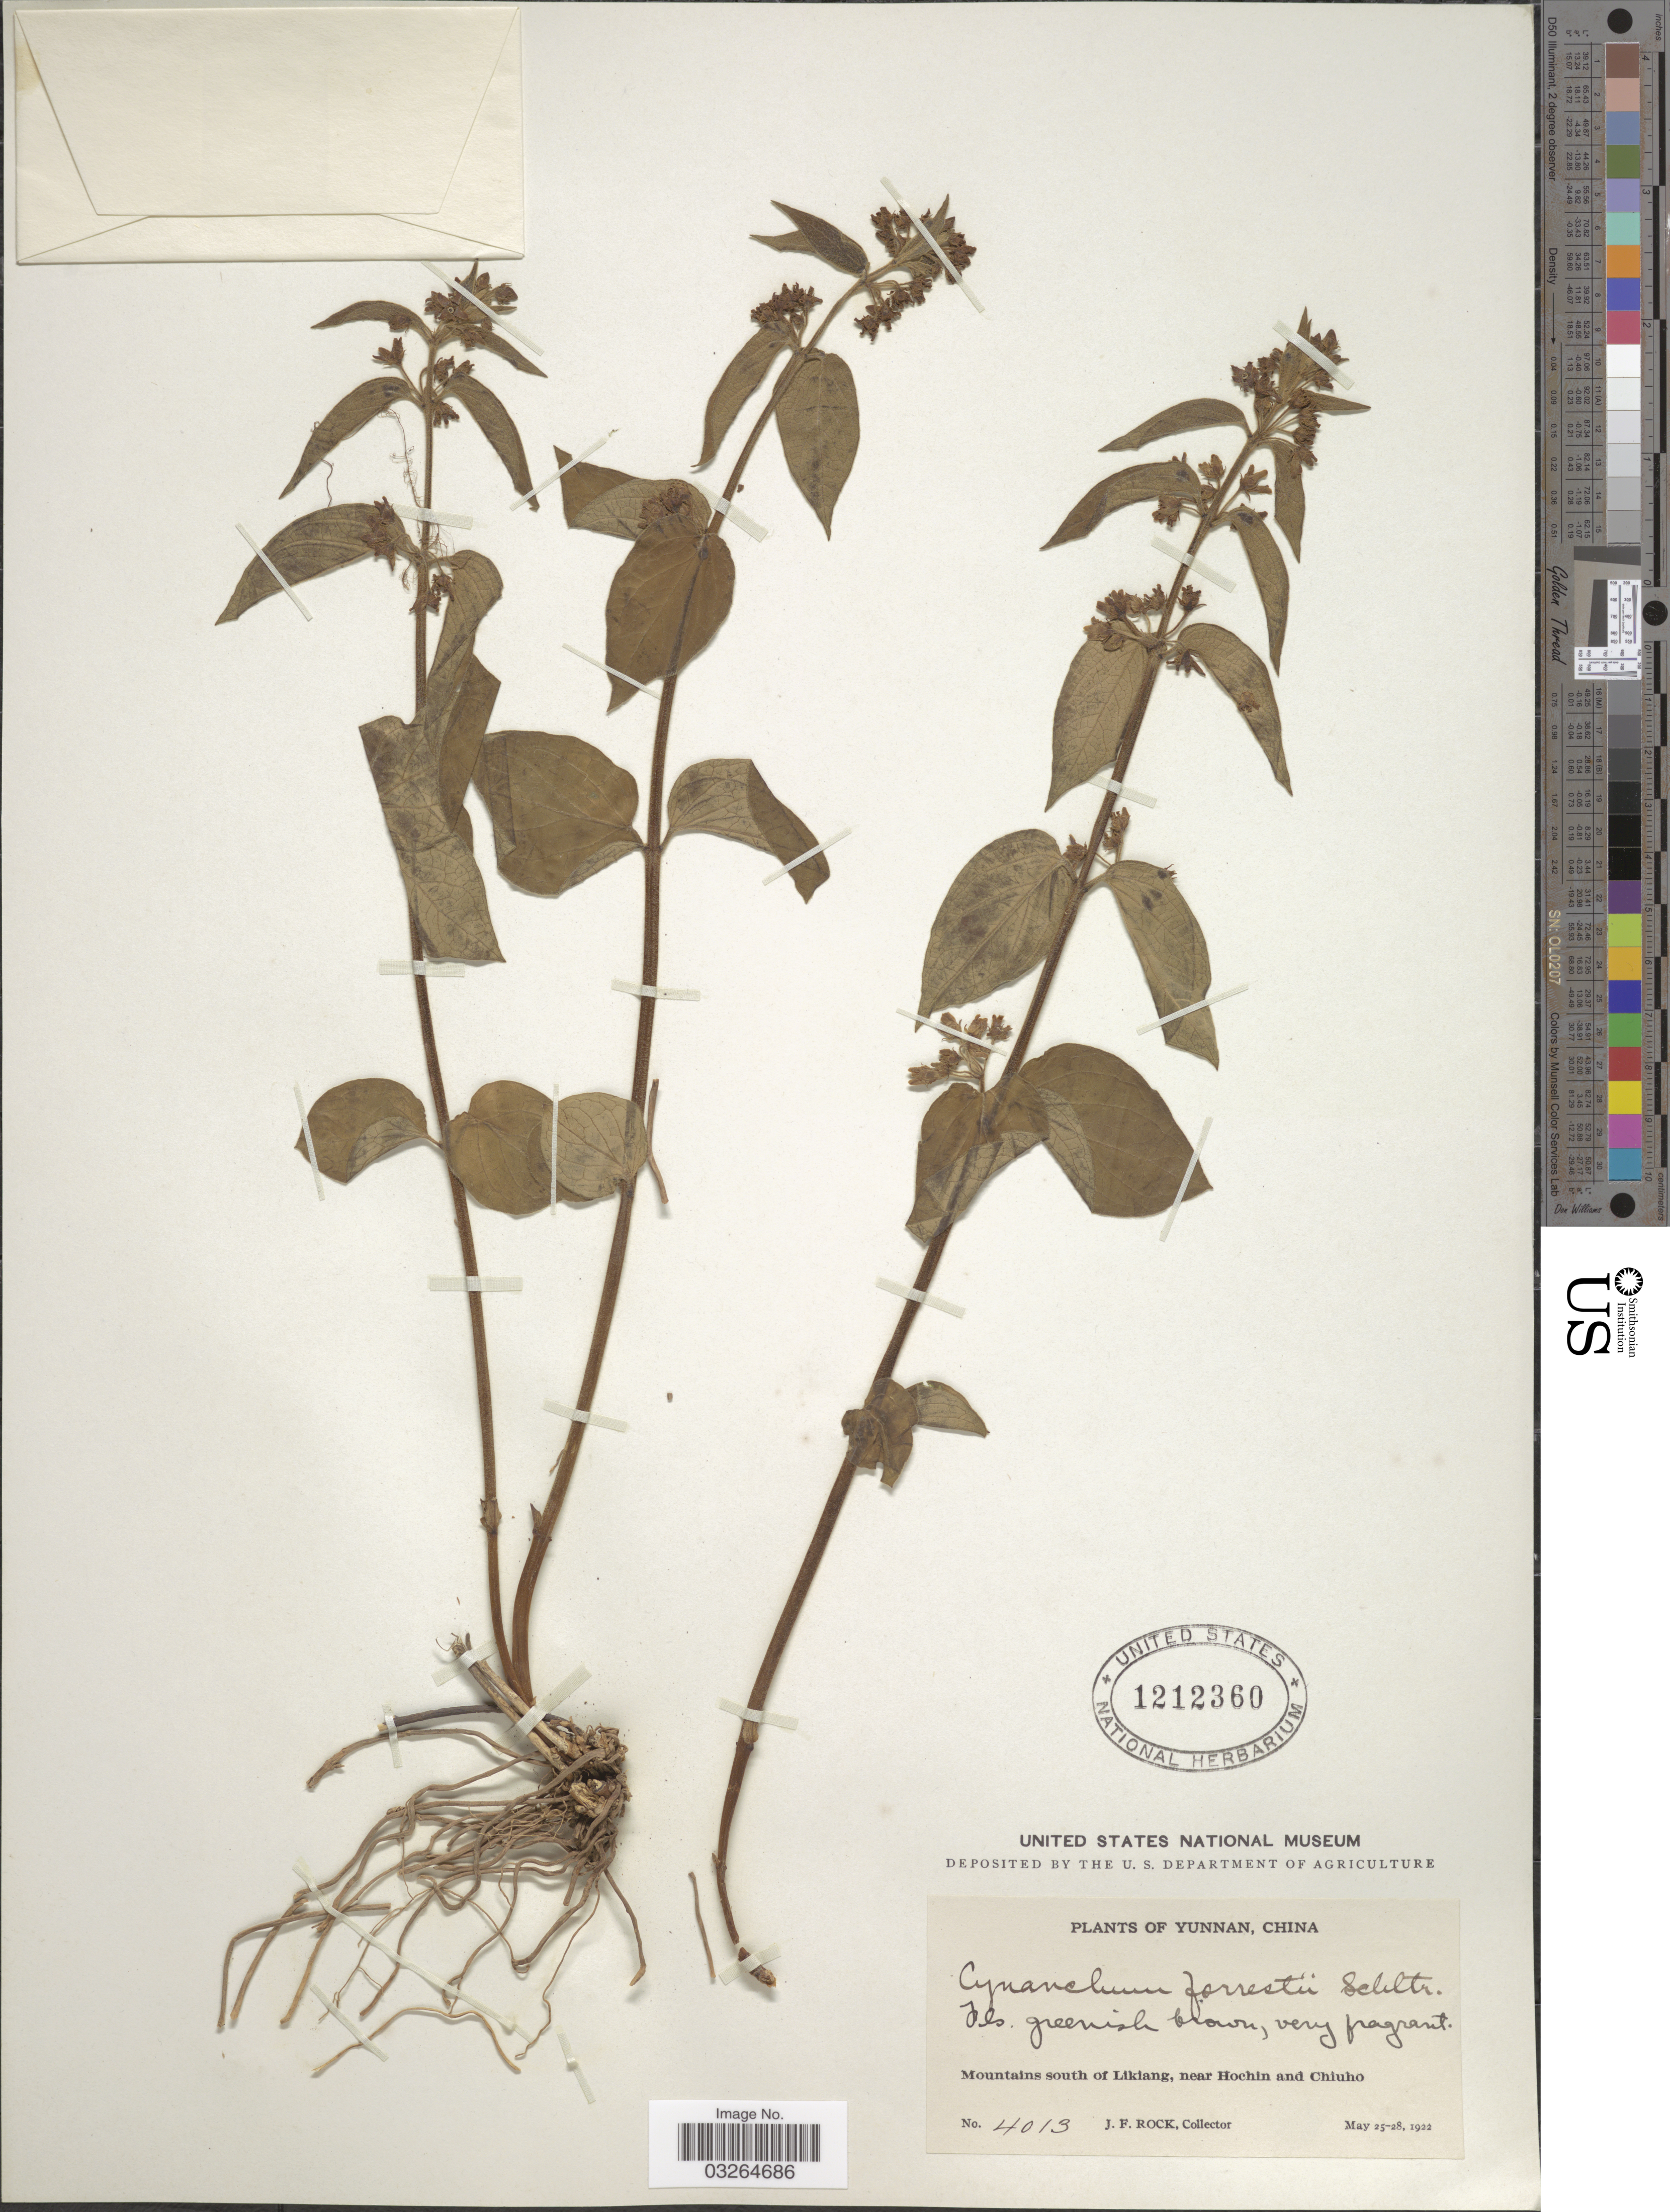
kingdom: Plantae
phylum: Tracheophyta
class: Magnoliopsida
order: Gentianales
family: Apocynaceae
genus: Cynanchum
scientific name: Cynanchum forrestii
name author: Schltr.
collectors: J. Rock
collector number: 4013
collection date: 1922-05-25/1922-05-28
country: China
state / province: Yunnan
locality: Mountains south of Likiang, near Hochin and Chiuho.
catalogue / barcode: US 1212360